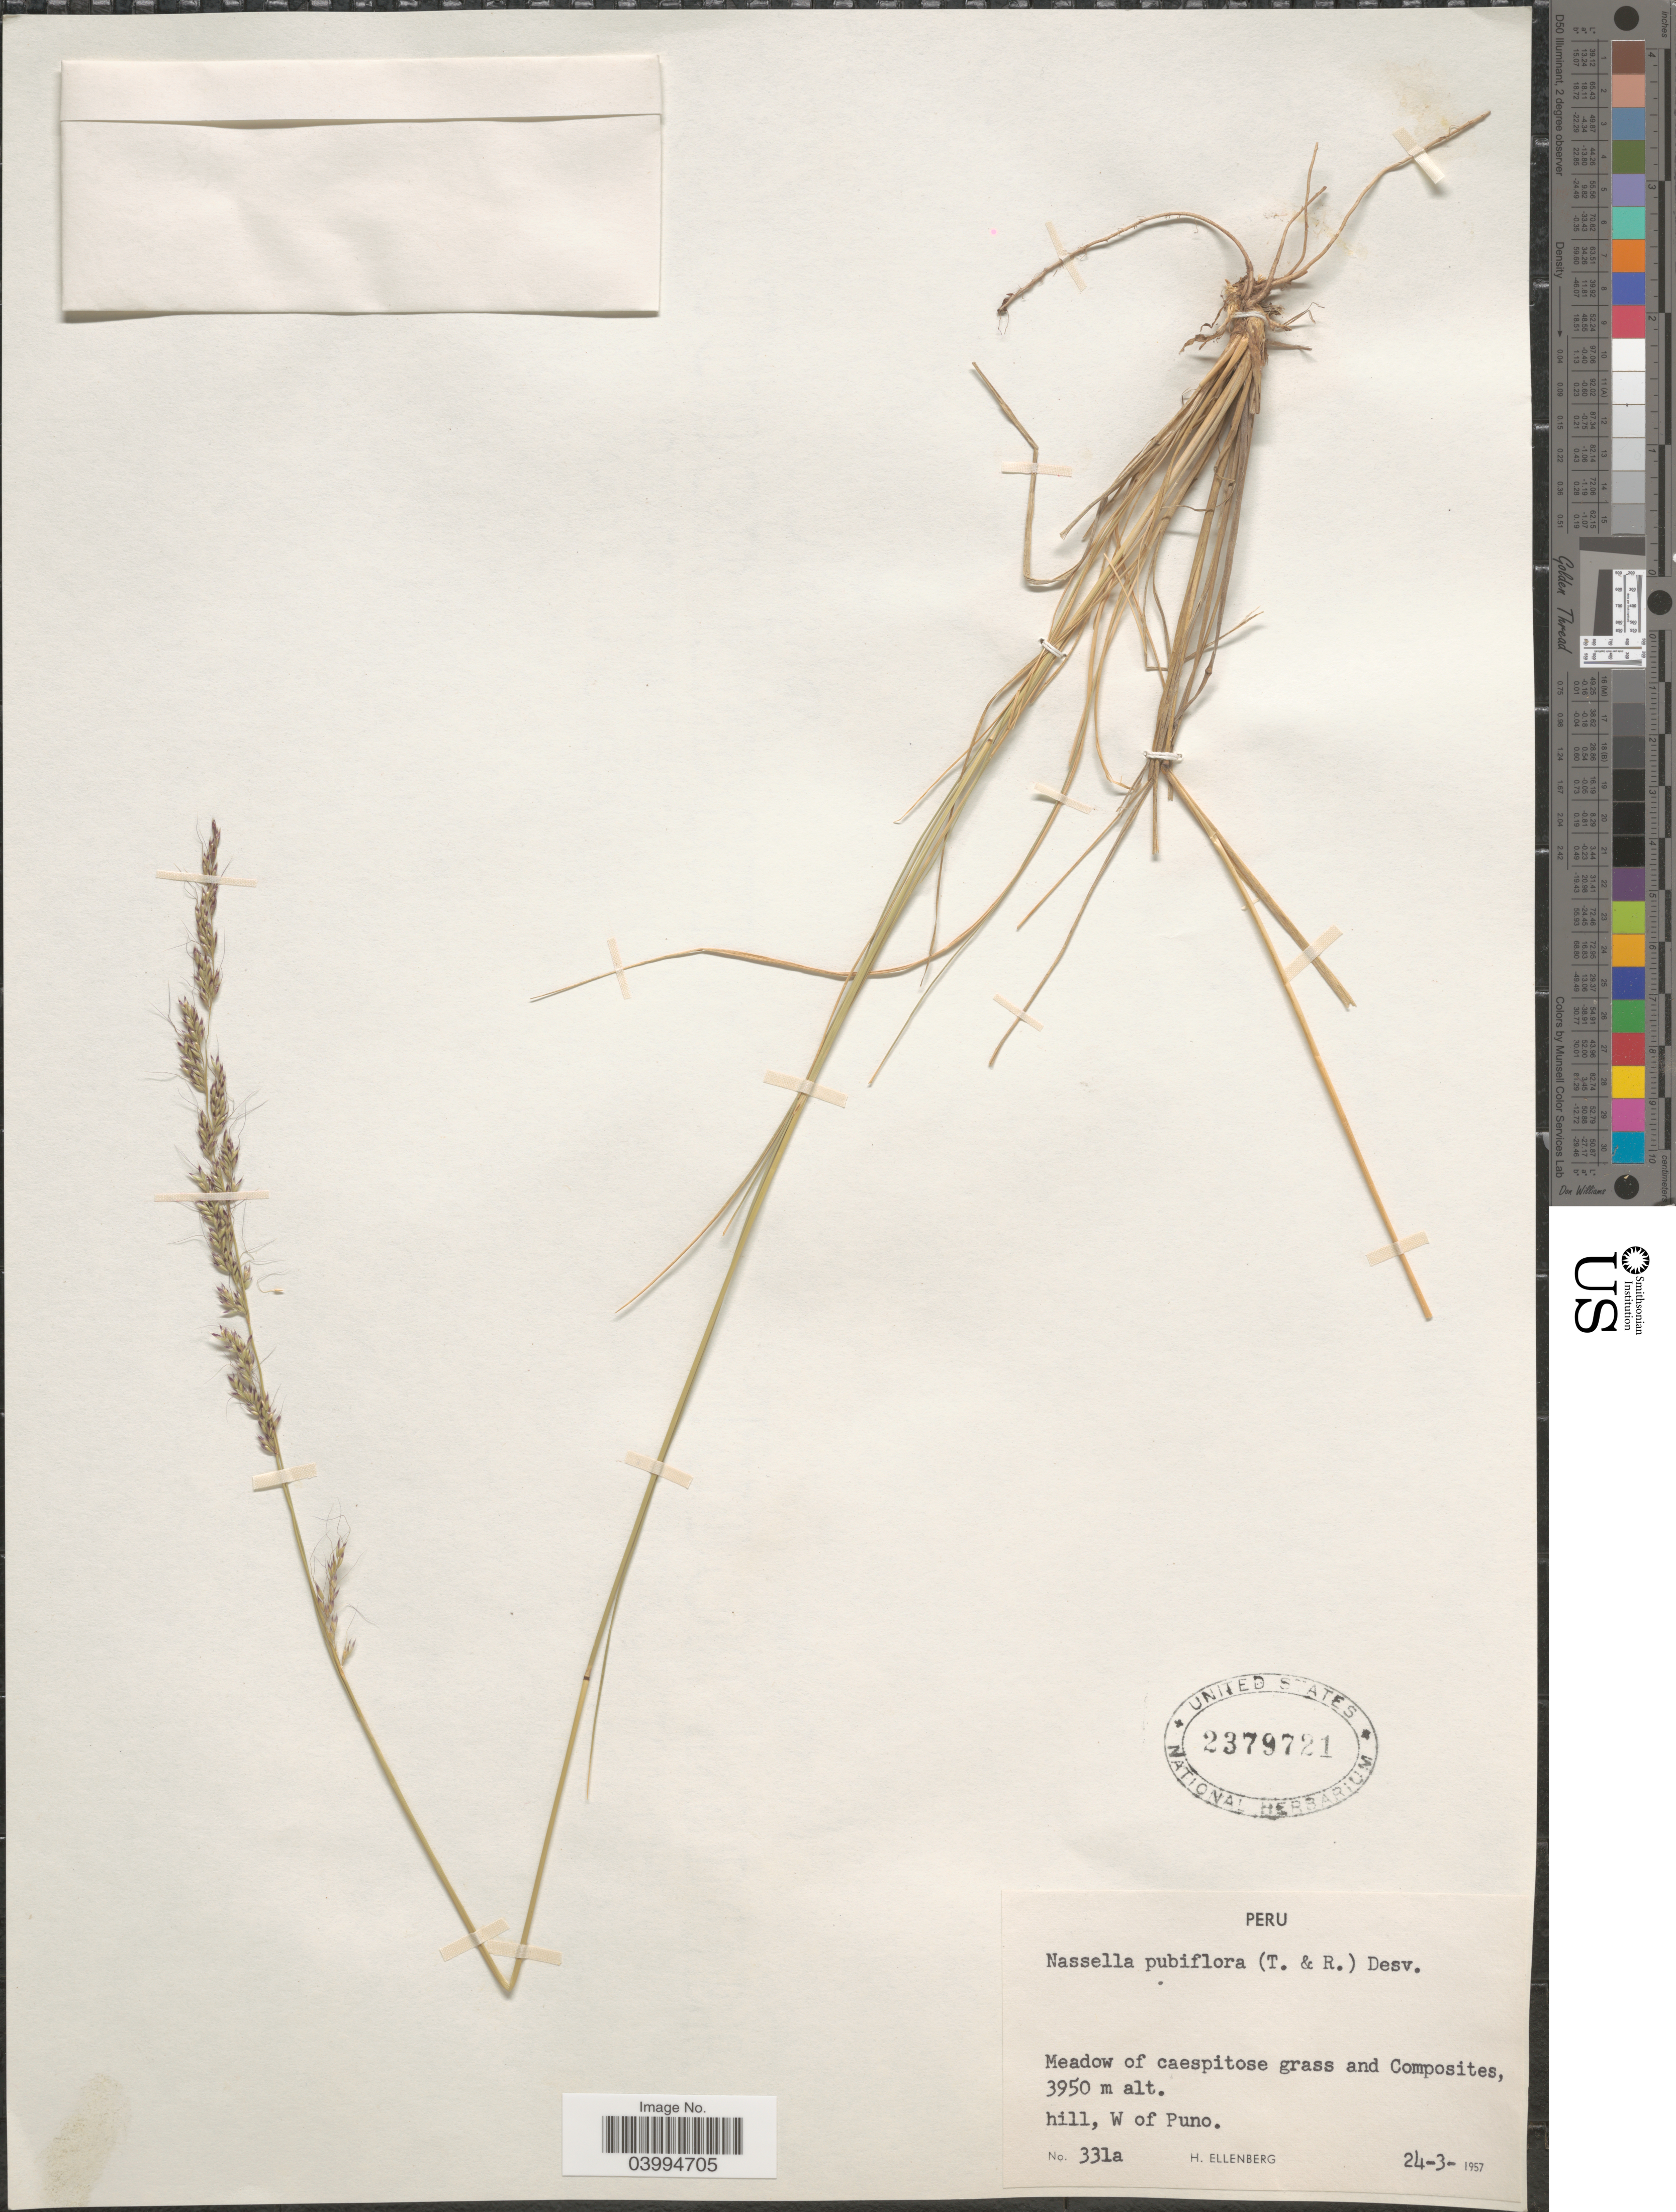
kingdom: Plantae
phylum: Tracheophyta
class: Liliopsida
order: Poales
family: Poaceae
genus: Nassella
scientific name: Nassella pubiflora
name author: (Trin. & Rupr.) É. Desv.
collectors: H. Ellenberg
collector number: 331a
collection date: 1957-03-24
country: Peru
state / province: Puno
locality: Hills, W of Puno.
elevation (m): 3950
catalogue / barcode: US 2379721